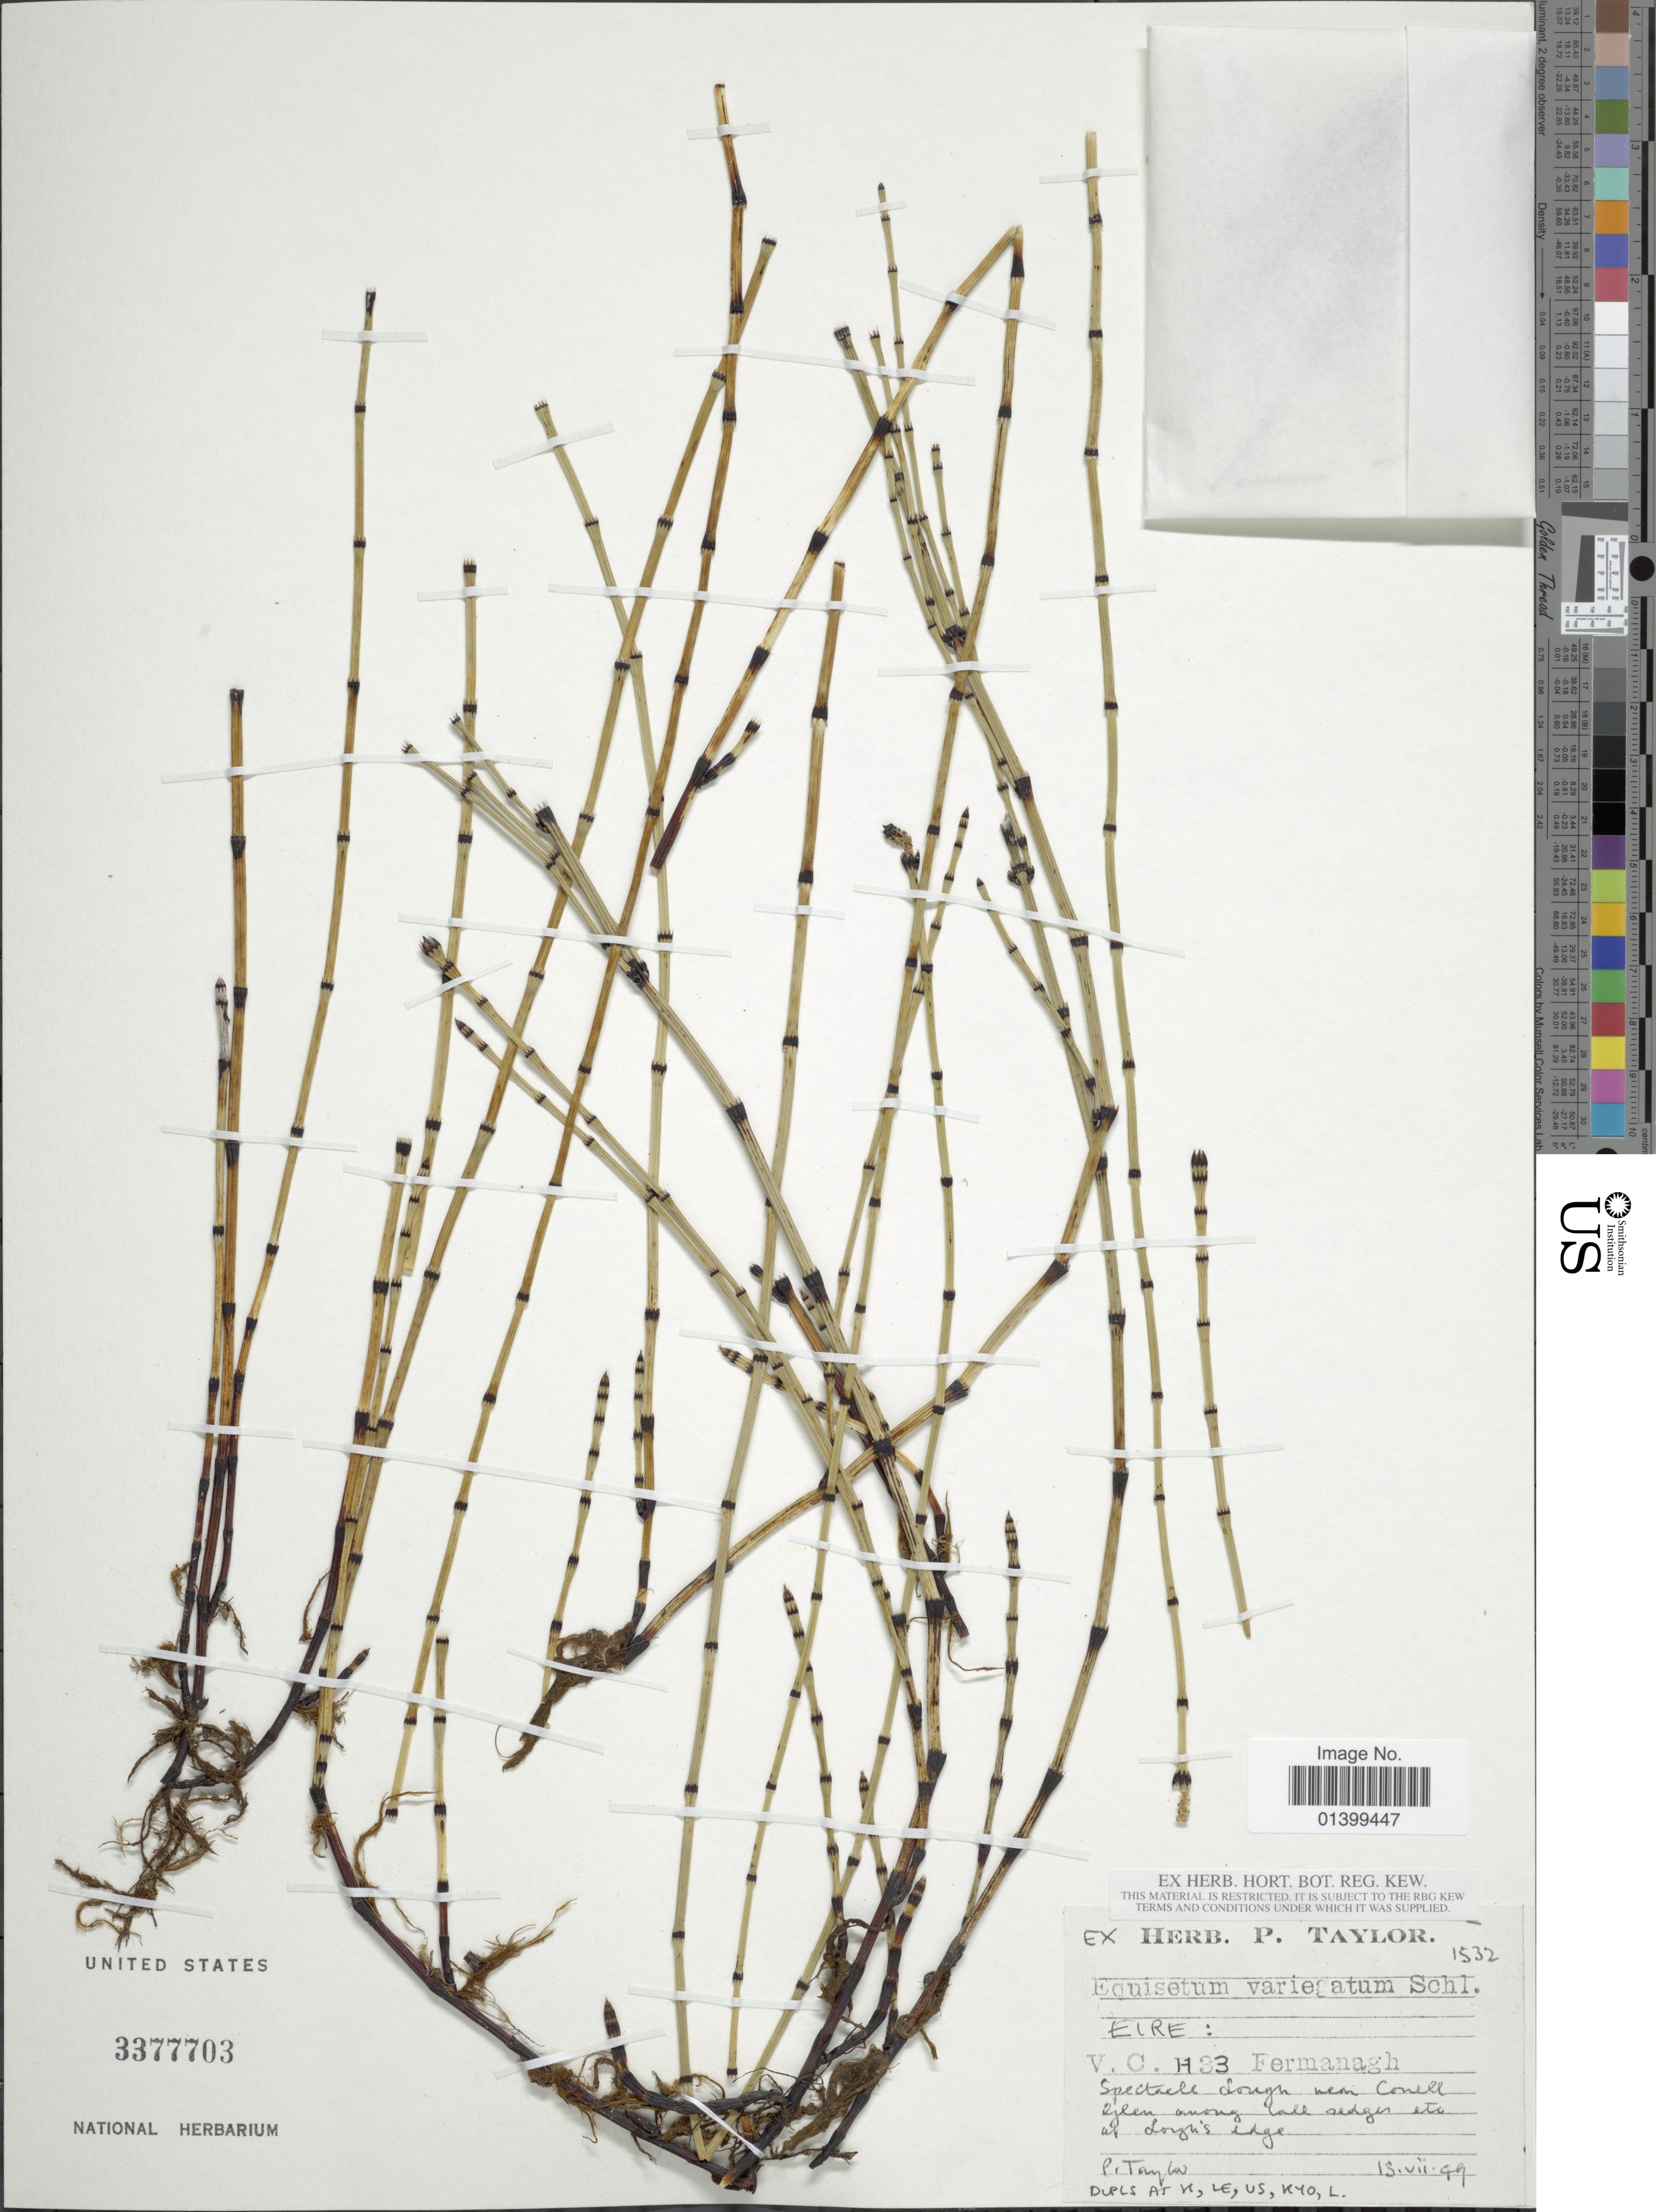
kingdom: Plantae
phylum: Tracheophyta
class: Polypodiopsida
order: Equisetales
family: Equisetaceae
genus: Equisetum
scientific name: Equisetum variegatum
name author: Schleich. ex F. Weber & D. Mohr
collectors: P. Taylor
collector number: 1532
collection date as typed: Transcribed d/m/y: 13/7/99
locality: Eire: V.C. H33 Fermanagh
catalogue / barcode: US 3377703